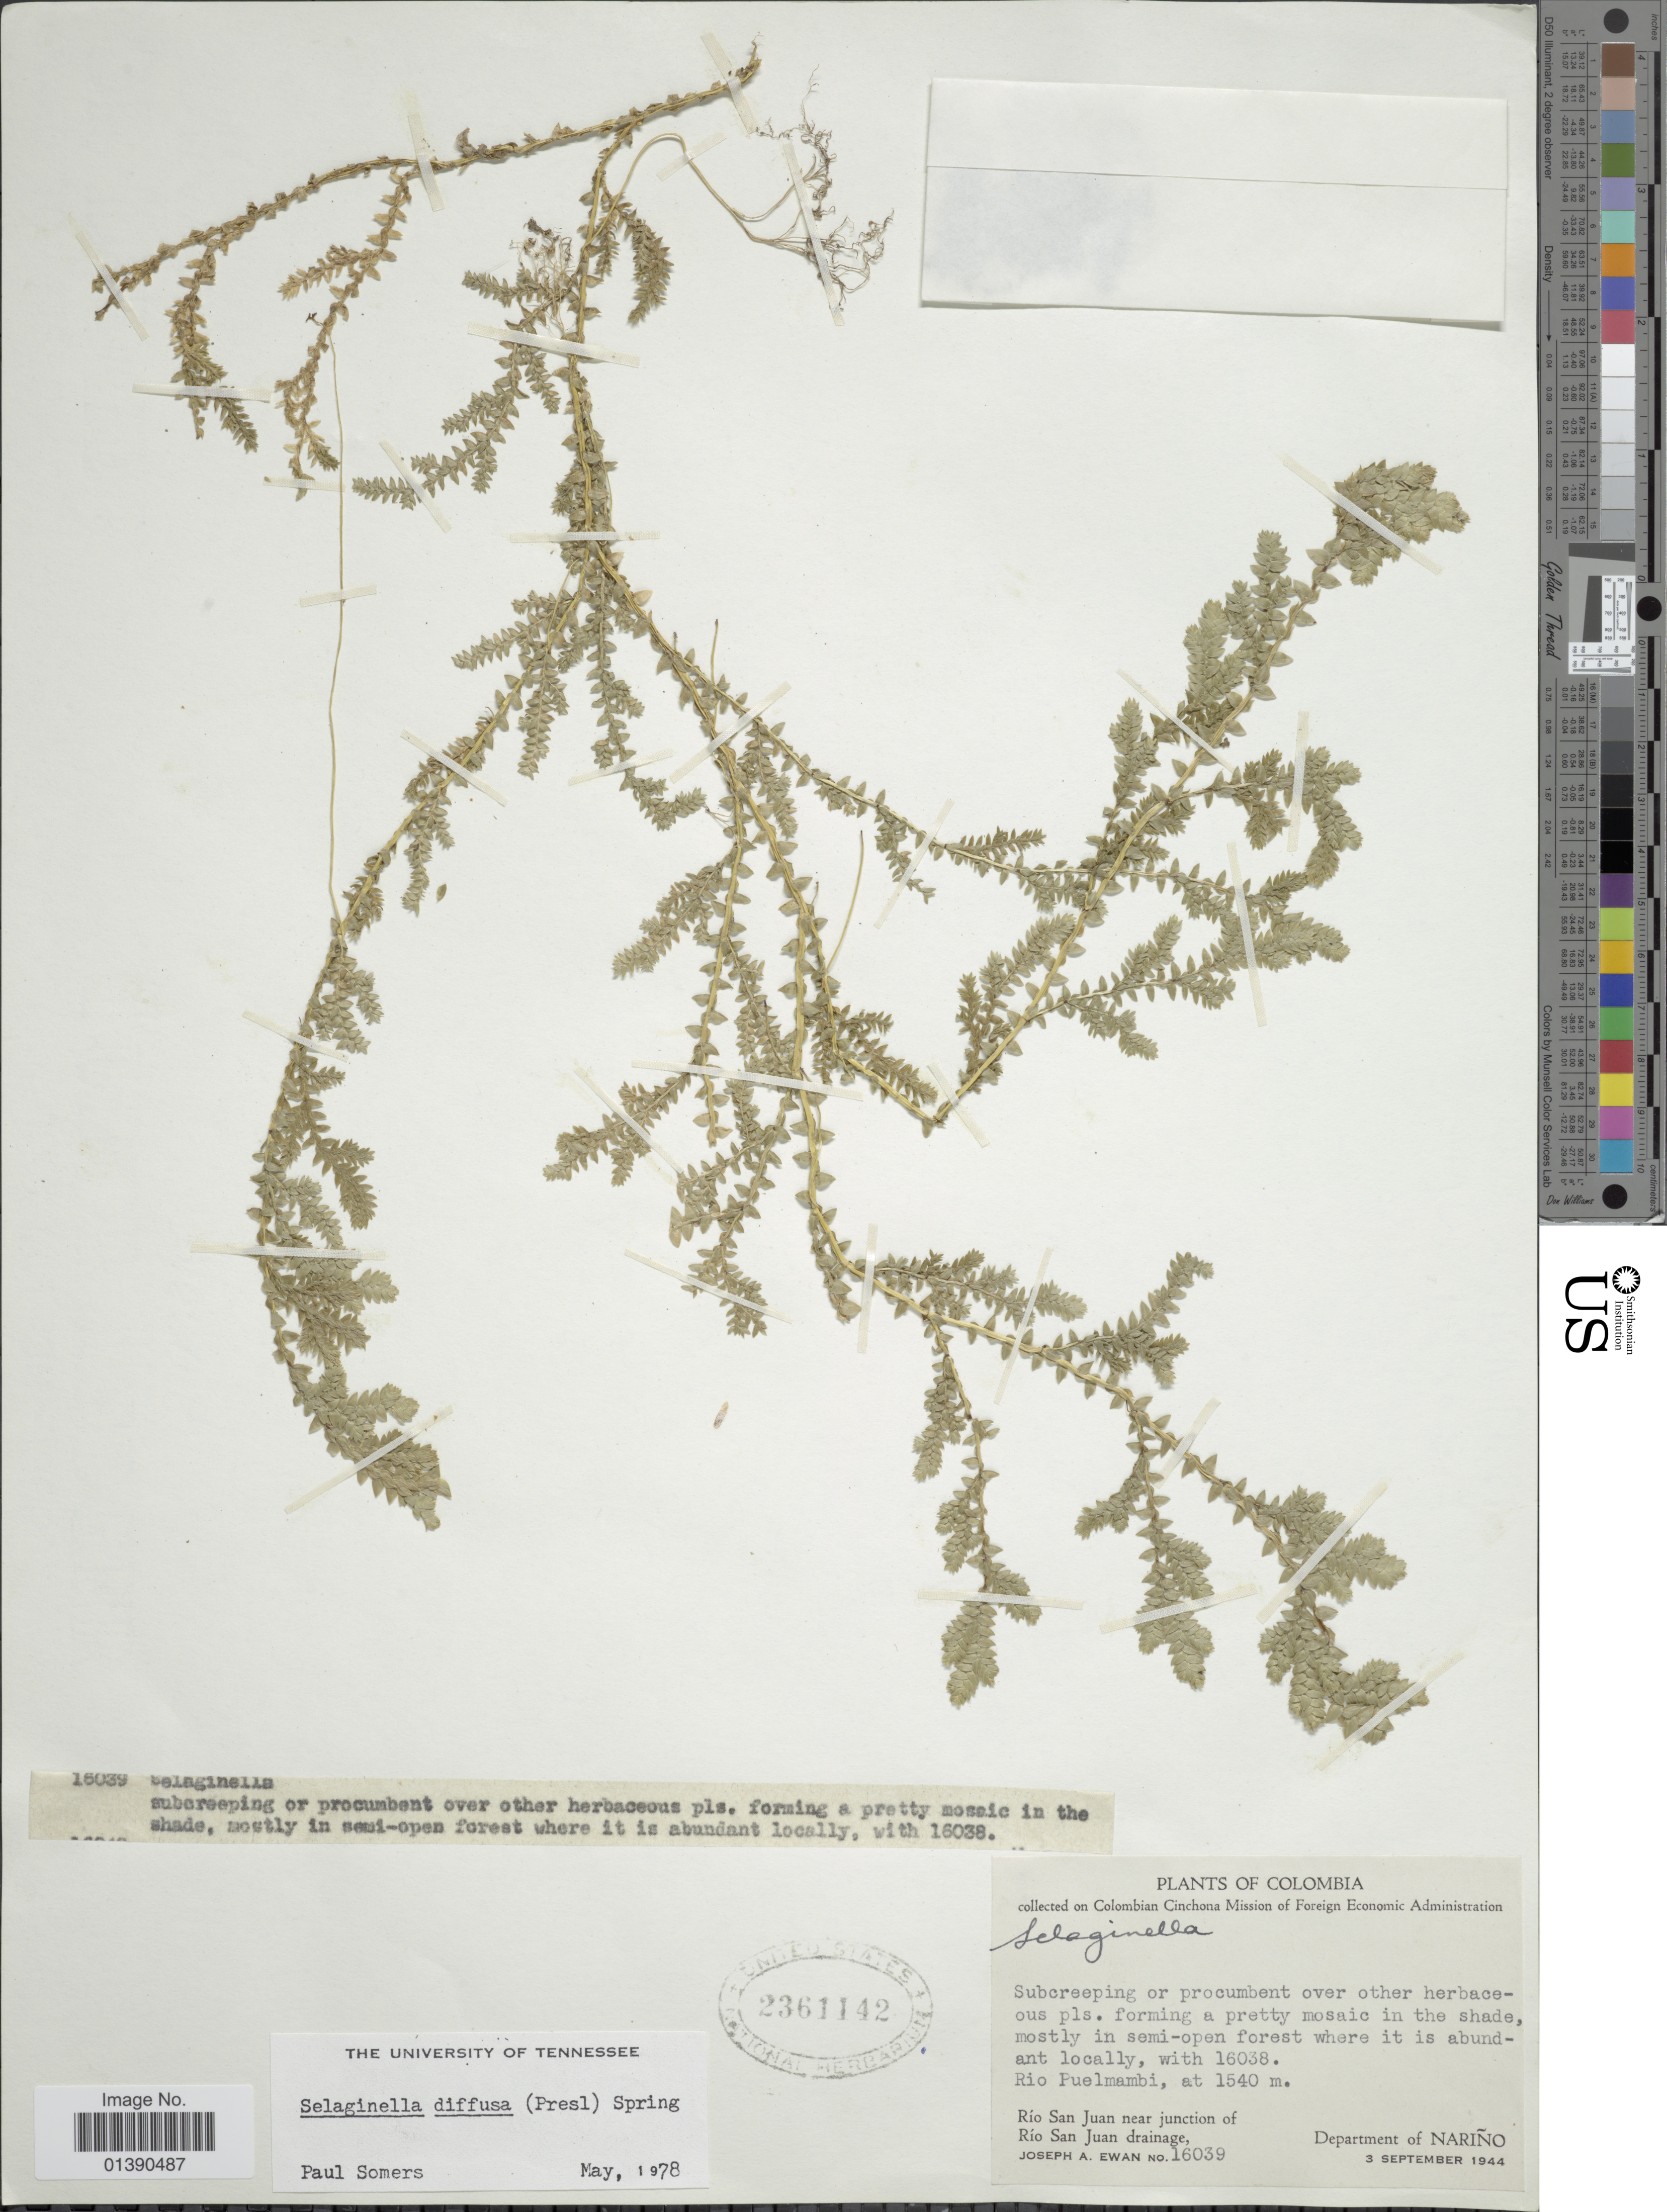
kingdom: Plantae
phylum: Tracheophyta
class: Lycopodiopsida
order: Selaginellales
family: Selaginellaceae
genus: Selaginella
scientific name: Selaginella diffusa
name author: (C. Presl) Spring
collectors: J. A. Ewan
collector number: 16039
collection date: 1944-09-03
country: Colombia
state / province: Nariño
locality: Rio Puelmambi, Río San Juan near junction of Río San Juan drainage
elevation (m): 1540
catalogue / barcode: US 2361142